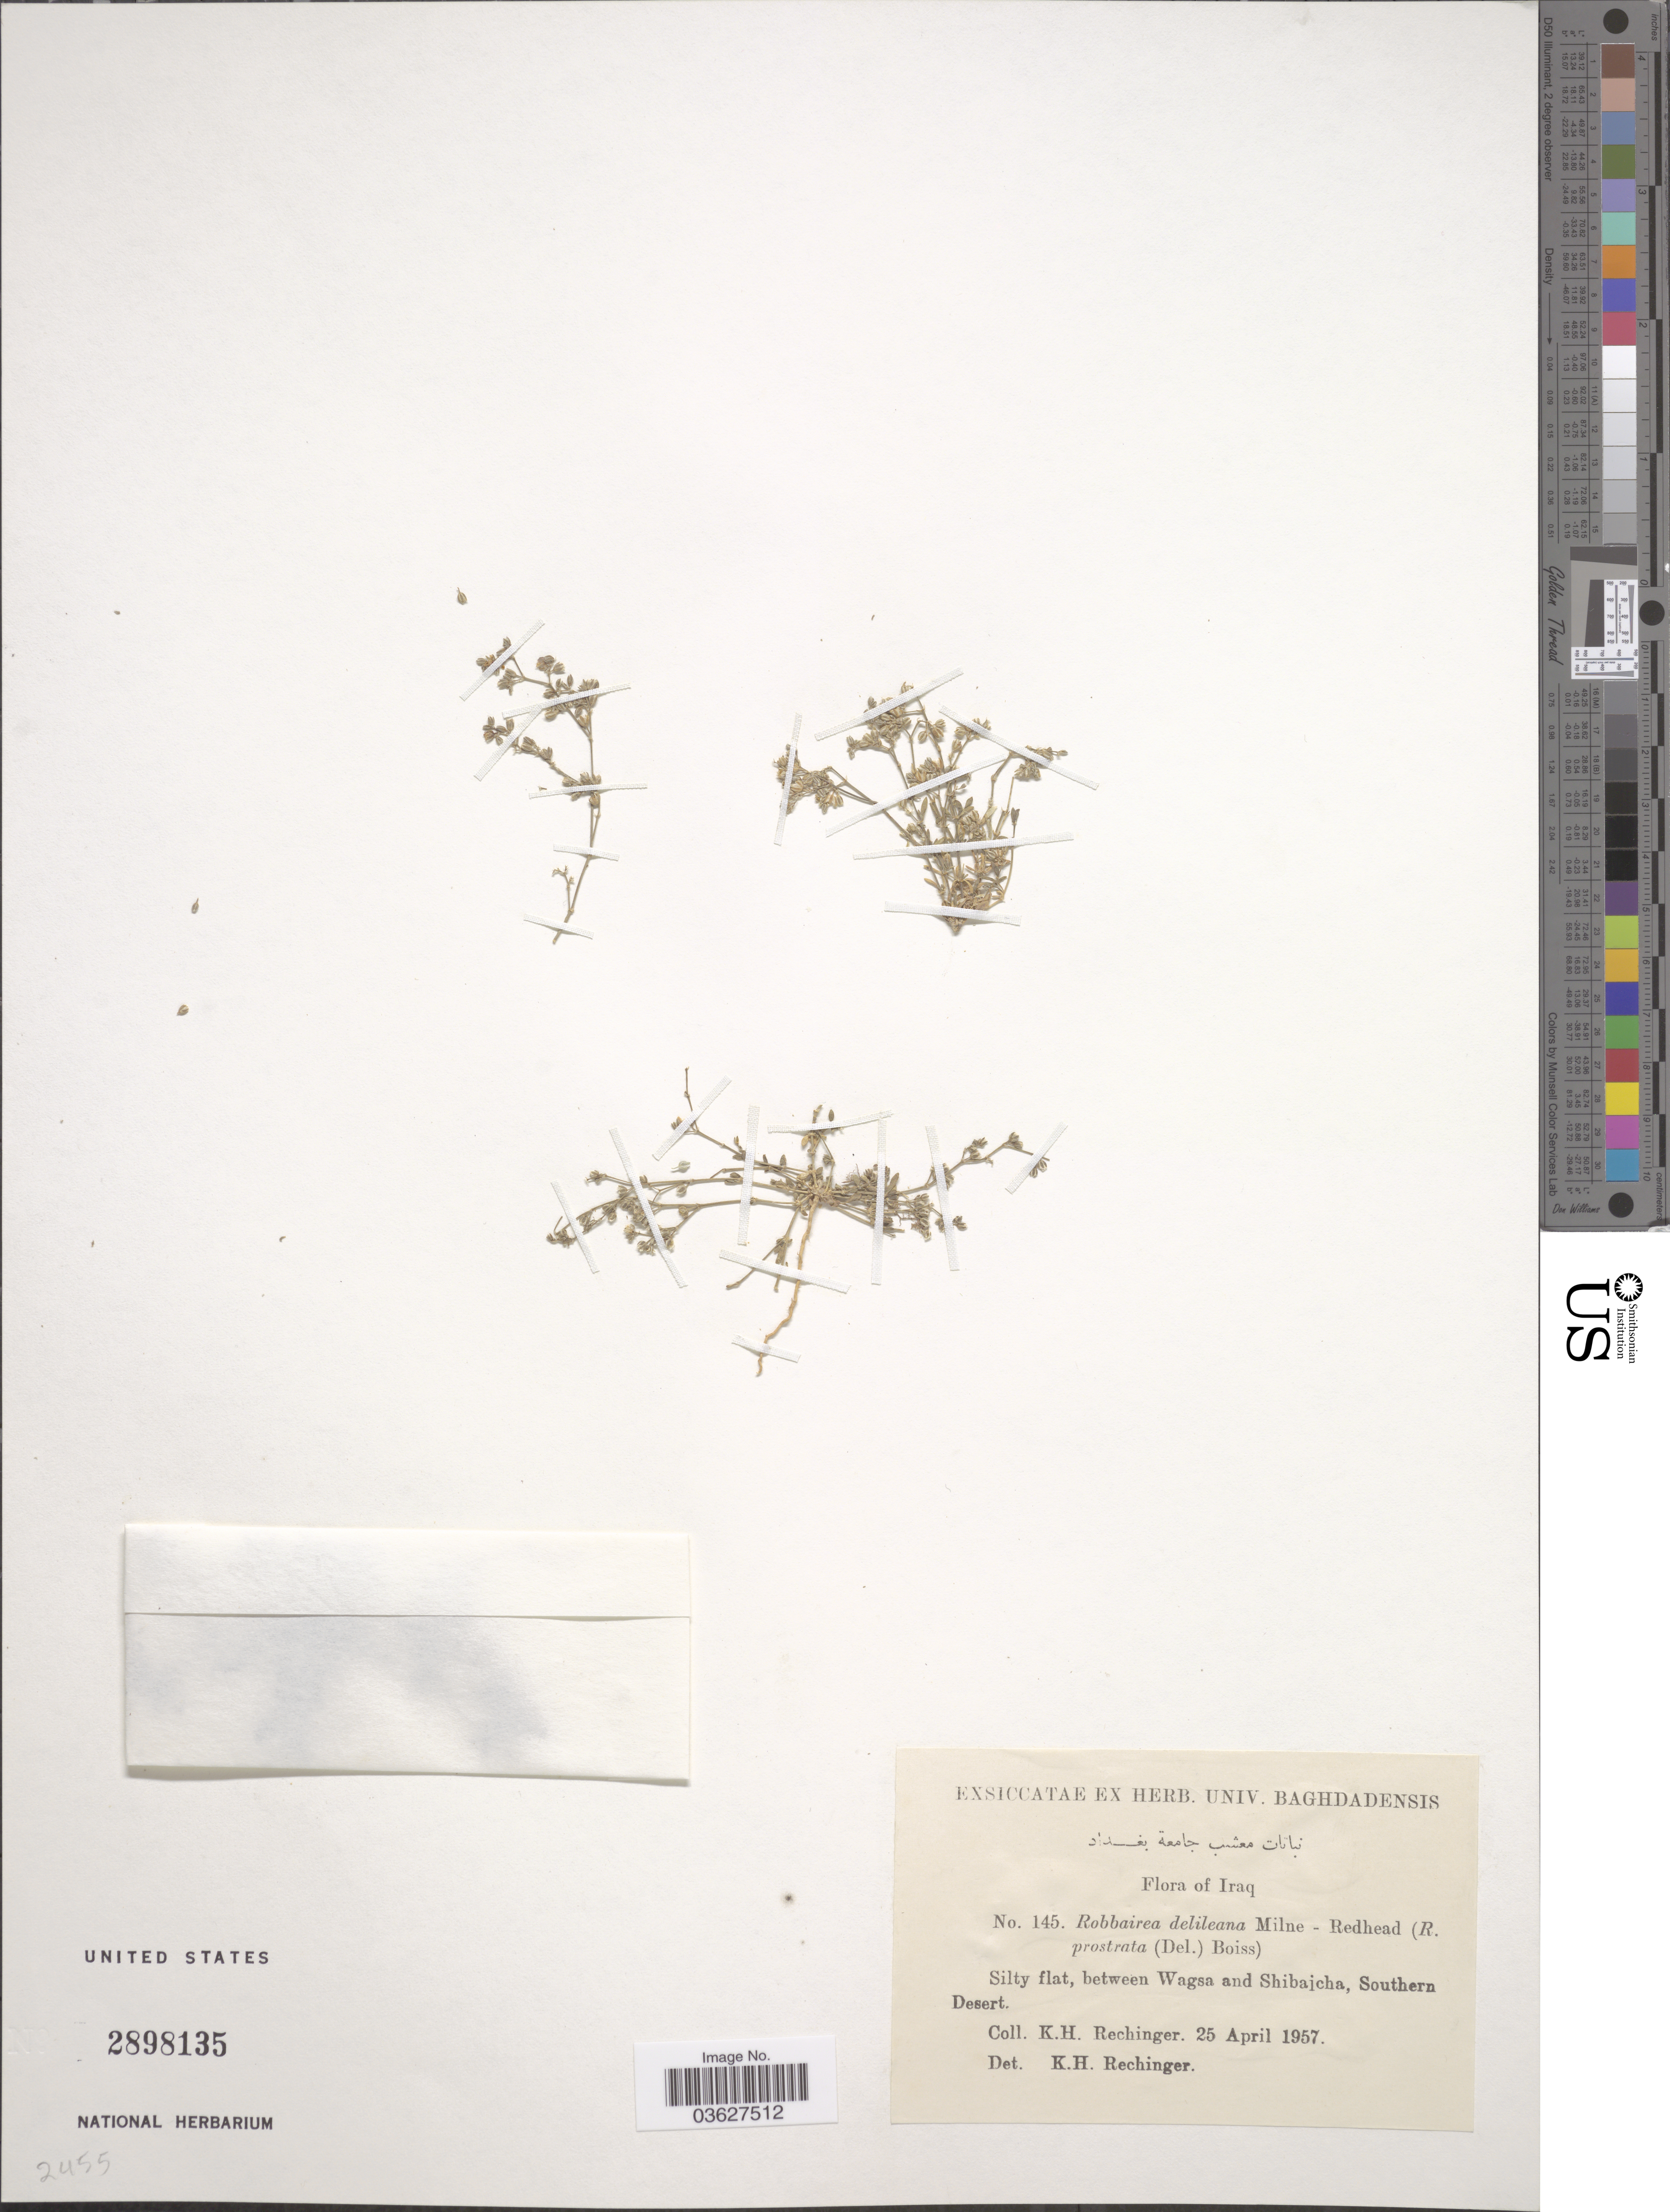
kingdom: Plantae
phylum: Tracheophyta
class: Magnoliopsida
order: Caryophyllales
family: Caryophyllaceae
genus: Polycarpaea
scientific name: Polycarpaea robbairea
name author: (Kuntze) Greuter & Burdet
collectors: K. H. Rechinger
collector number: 145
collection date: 1957-04-25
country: Iraq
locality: Silty flat, between Wagsa and Shibajcha, Southern Desert.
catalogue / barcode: US 2898135